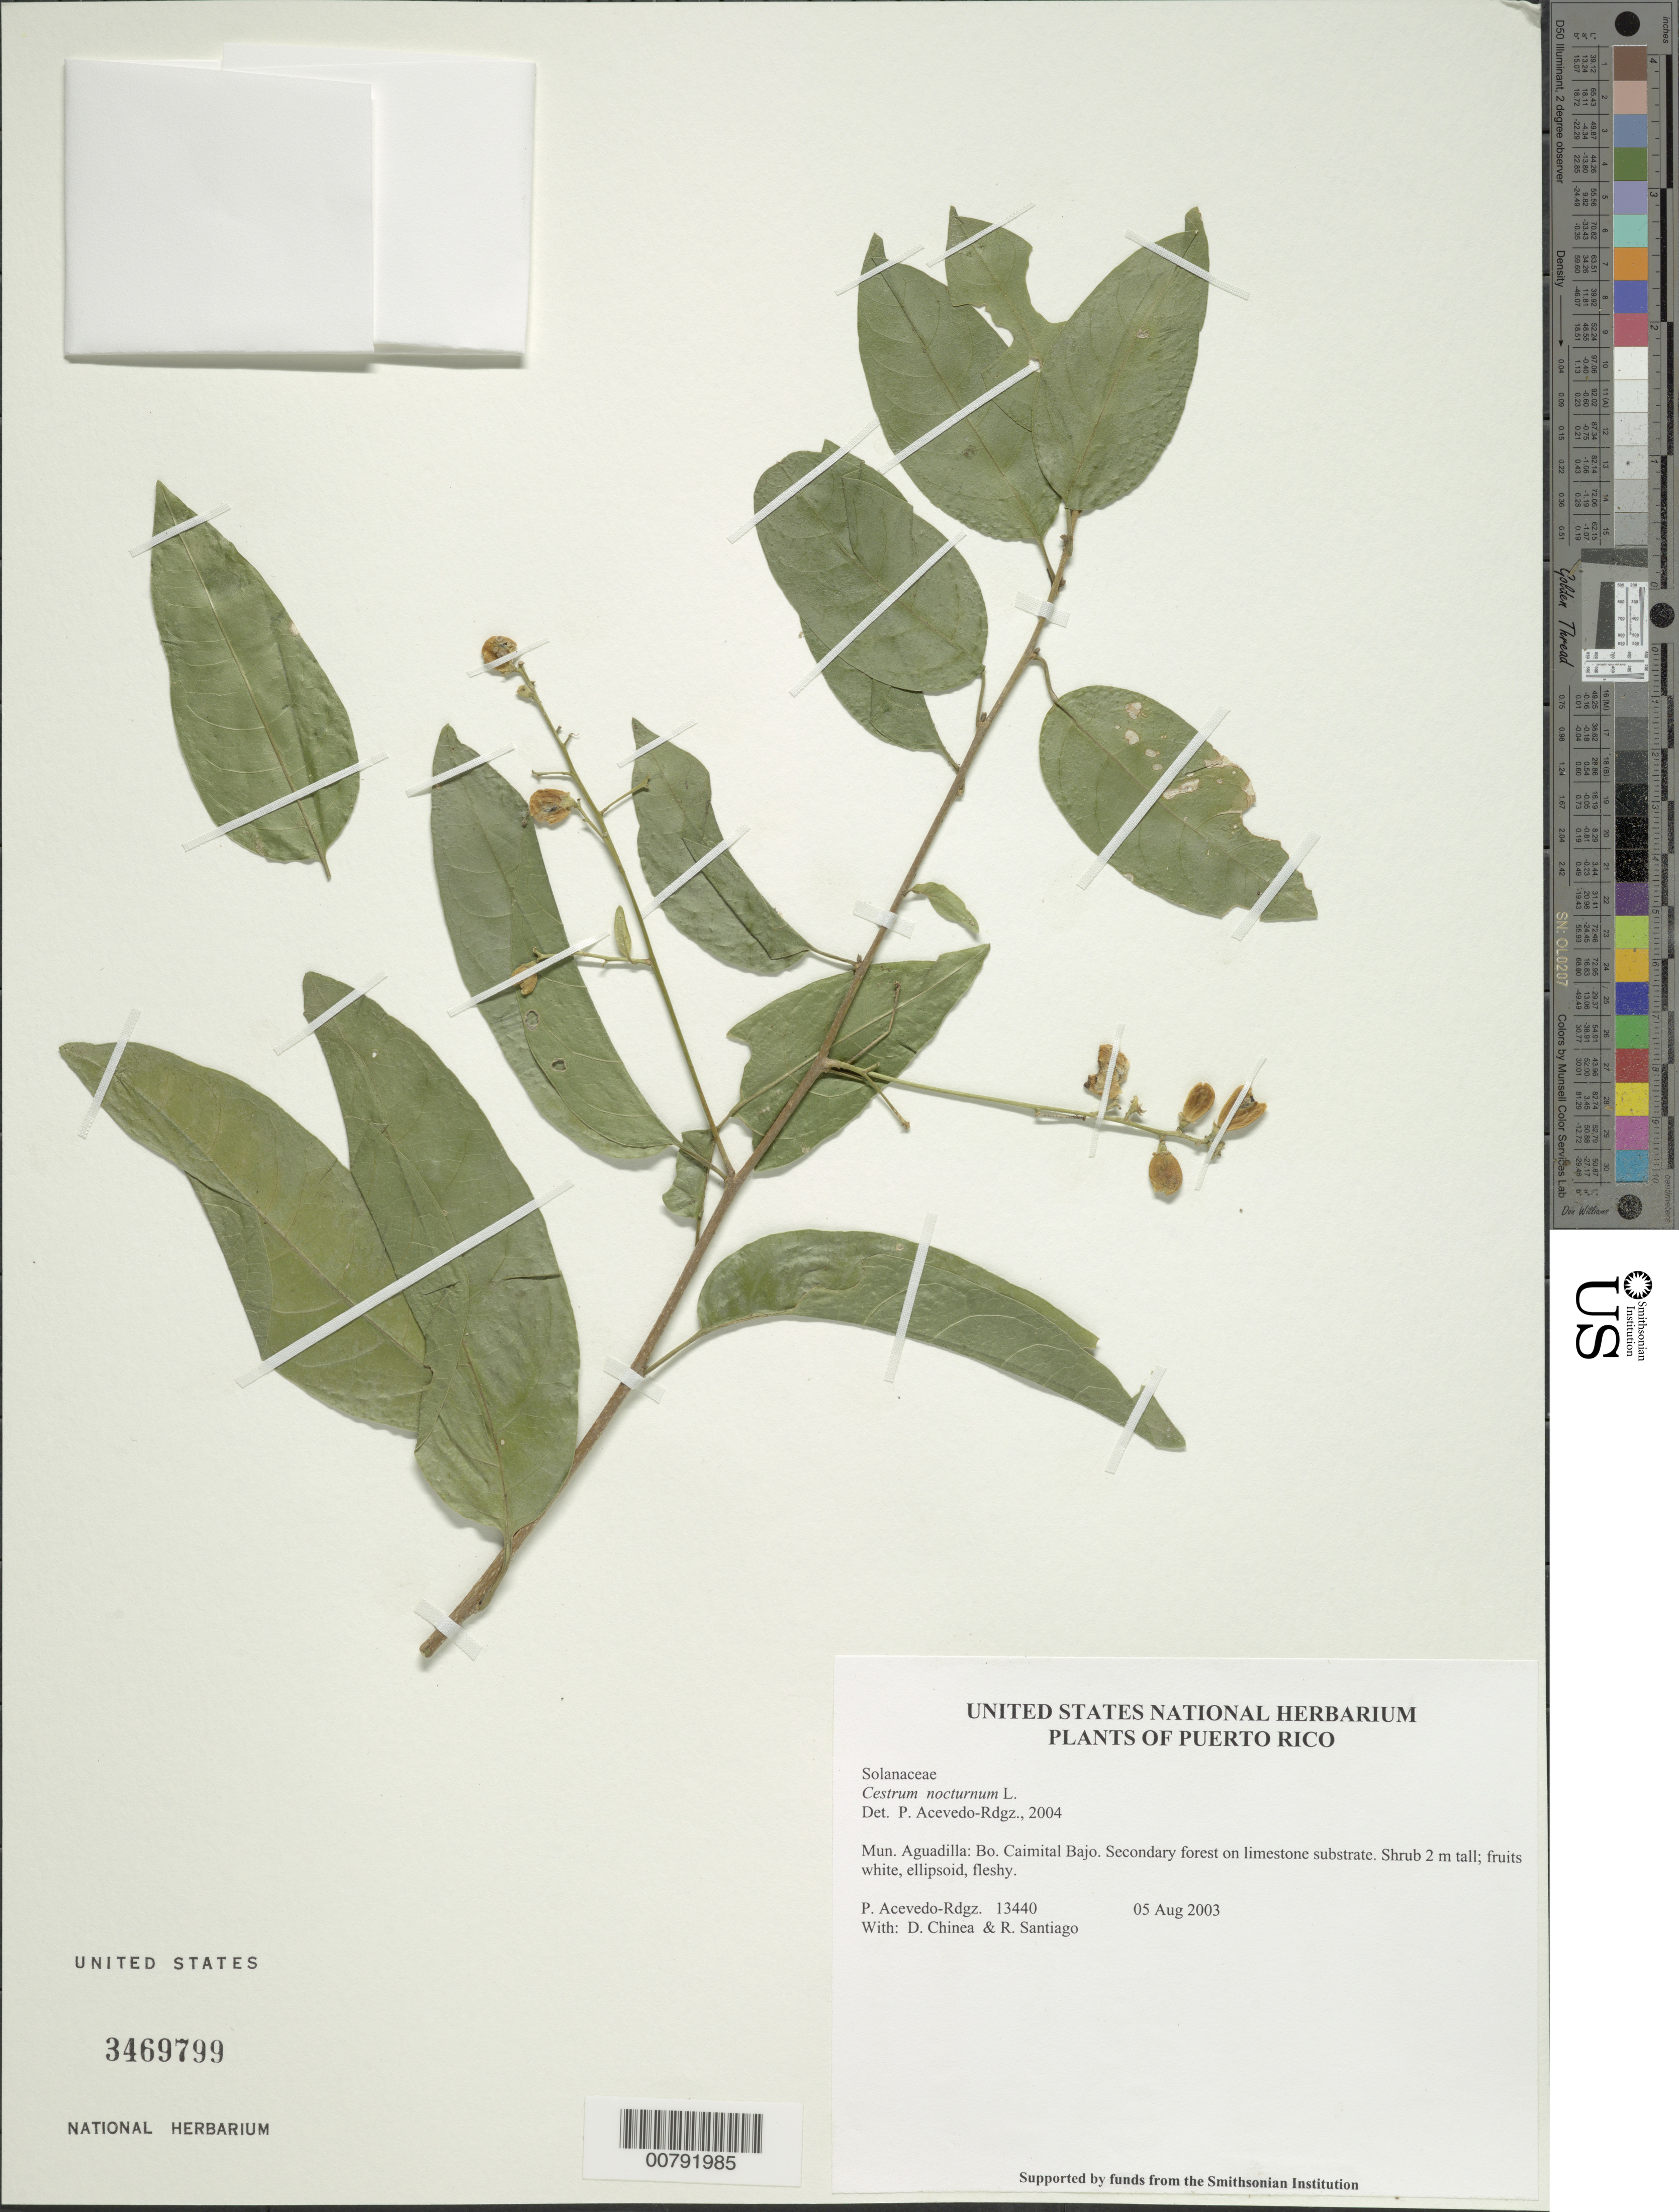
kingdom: Plantae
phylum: Tracheophyta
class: Magnoliopsida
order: Solanales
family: Solanaceae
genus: Cestrum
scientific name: Cestrum nocturnum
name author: L.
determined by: Acevedo-Rodríguez, P., (BOT), Smithsonian Institution - National Museum of Natural History (UNITED STATES)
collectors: P. Acevedo-Rodr., D. Chinea & R. Santiago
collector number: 13440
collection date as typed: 05 Aug 2003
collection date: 2003-08-05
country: Puerto Rico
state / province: Aguadilla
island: Puerto Rico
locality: Mun. Aguadilla: Bo. Caimital Bajo.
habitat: Secondary forest on limestone substrate.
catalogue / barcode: US 3469799